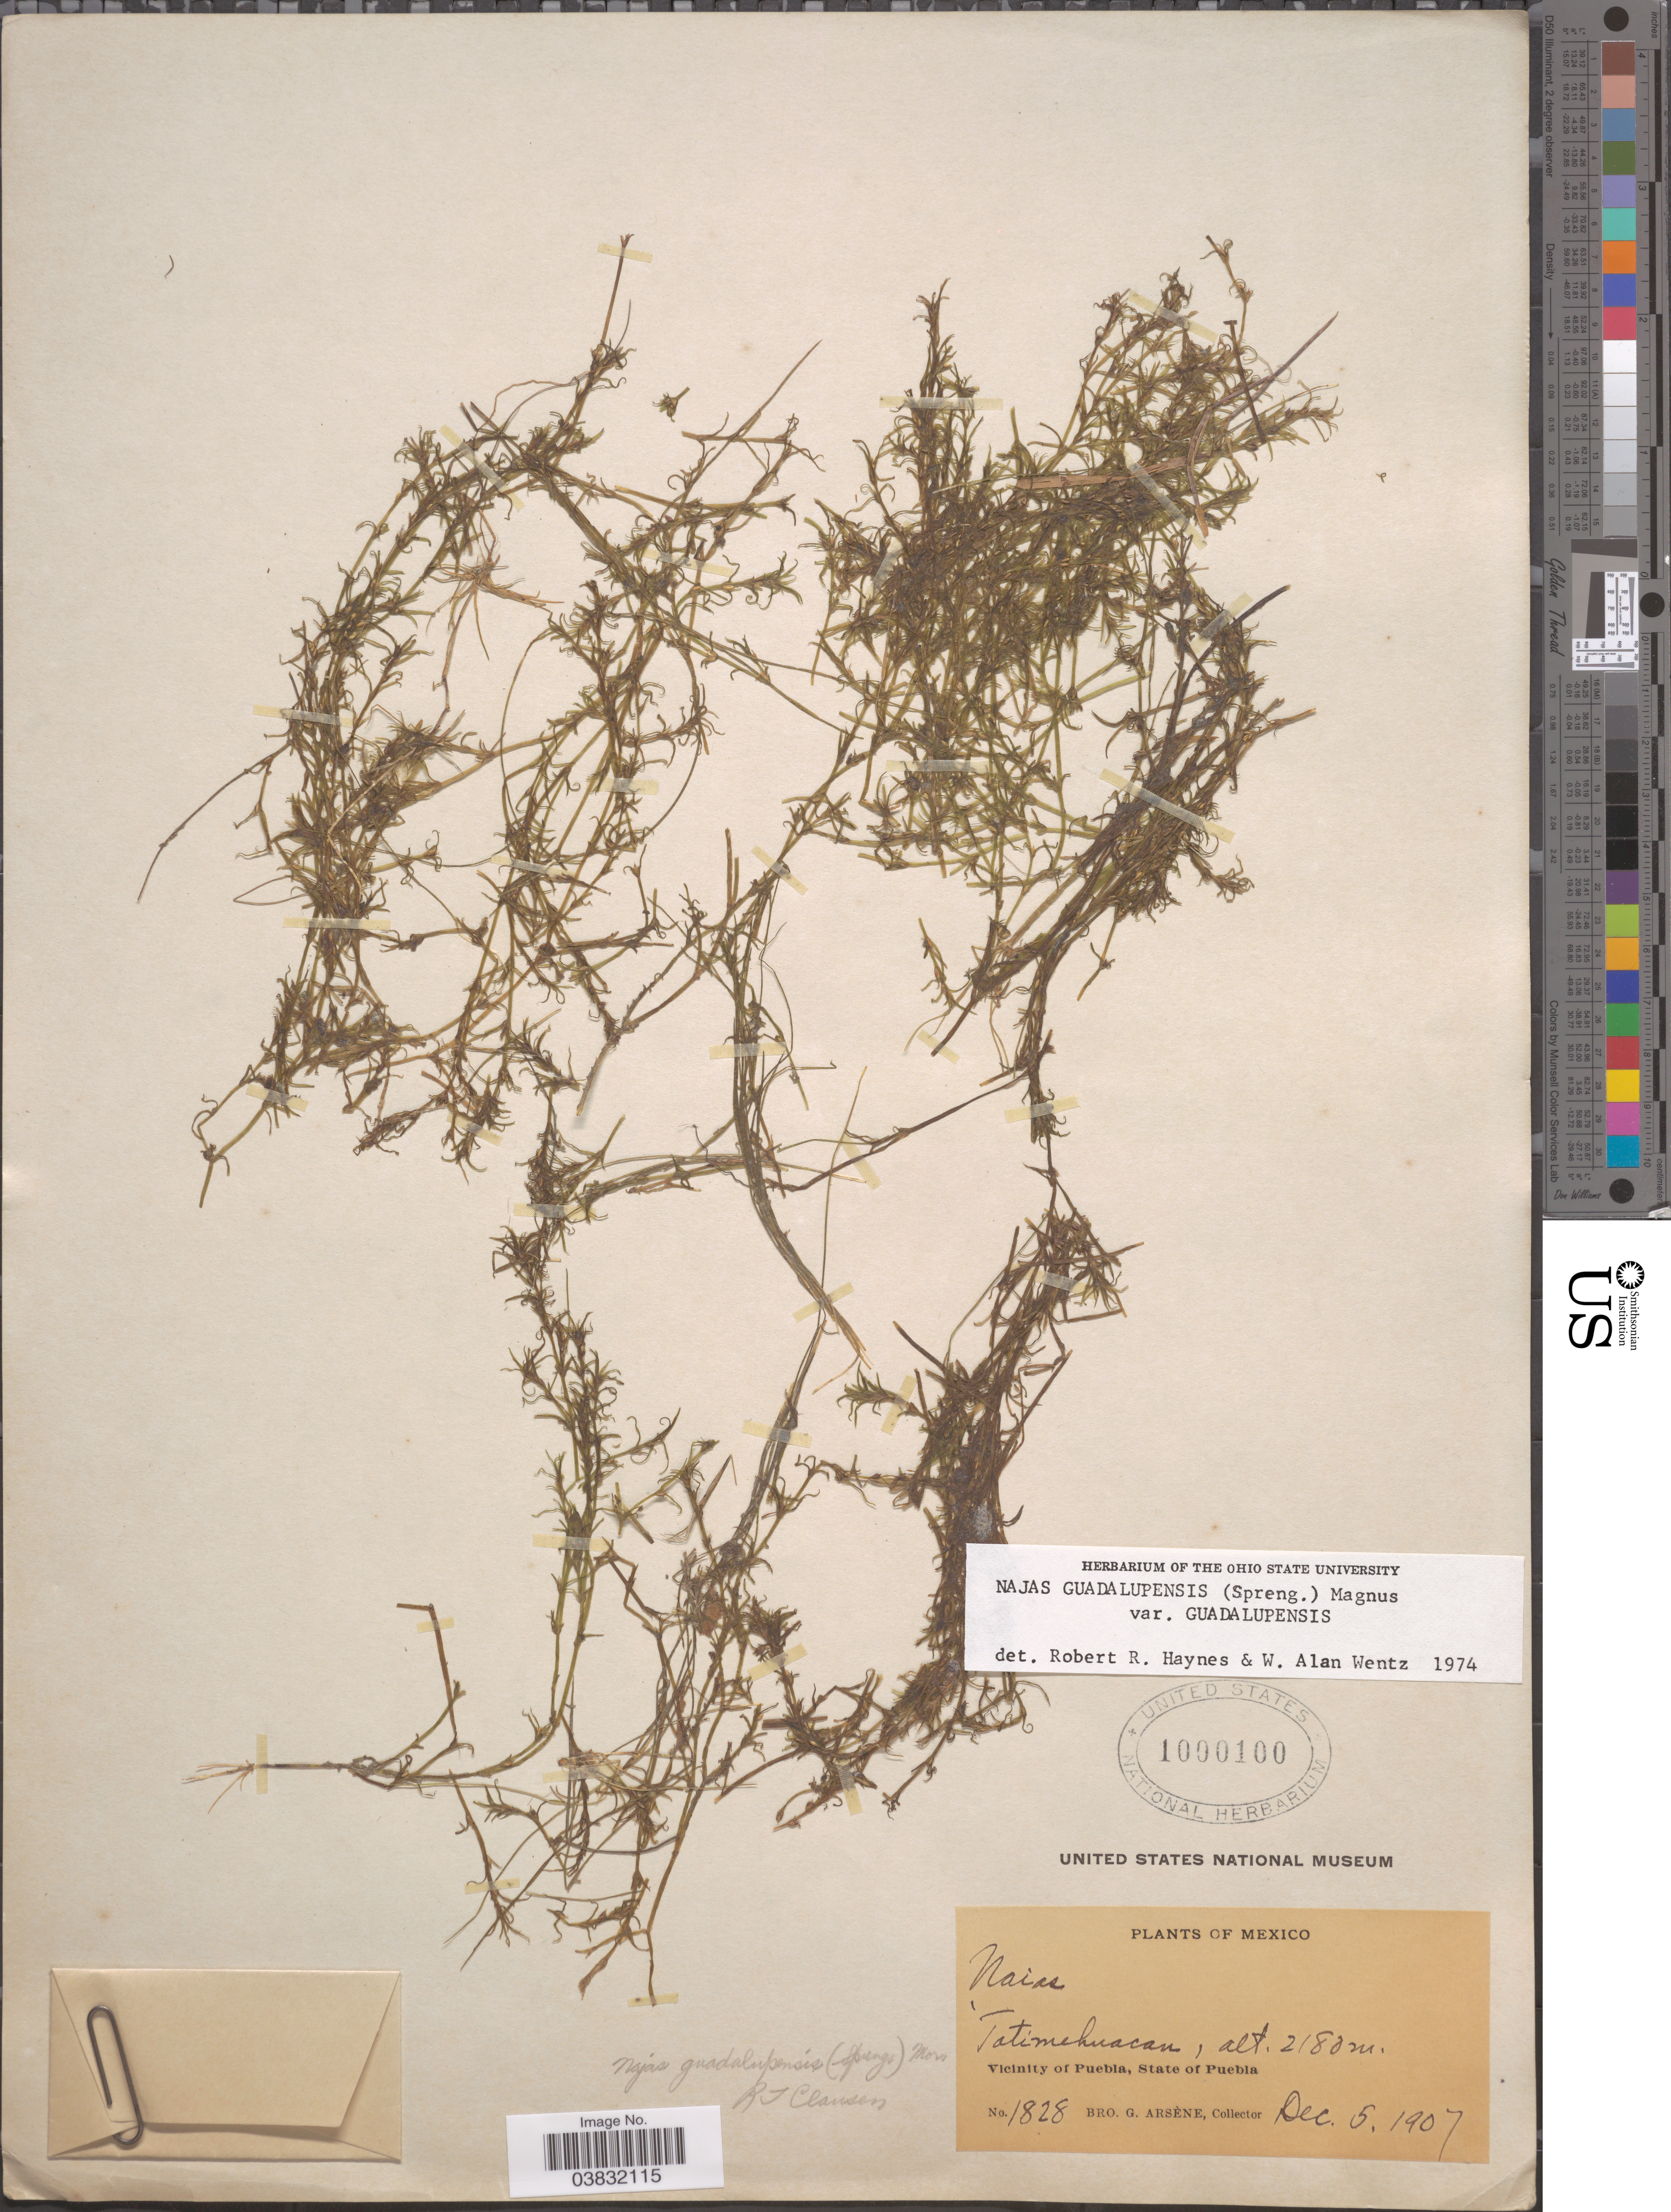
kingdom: Plantae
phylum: Tracheophyta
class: Liliopsida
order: Alismatales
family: Hydrocharitaceae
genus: Najas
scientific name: Najas guadalupensis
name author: (Spreng.) Magnus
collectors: Bro. G. Arsène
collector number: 1828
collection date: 1907-12-05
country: Mexico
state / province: Puebla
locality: Totimehuacan. Vicinity of Puebla.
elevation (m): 2180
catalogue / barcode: US 1000100